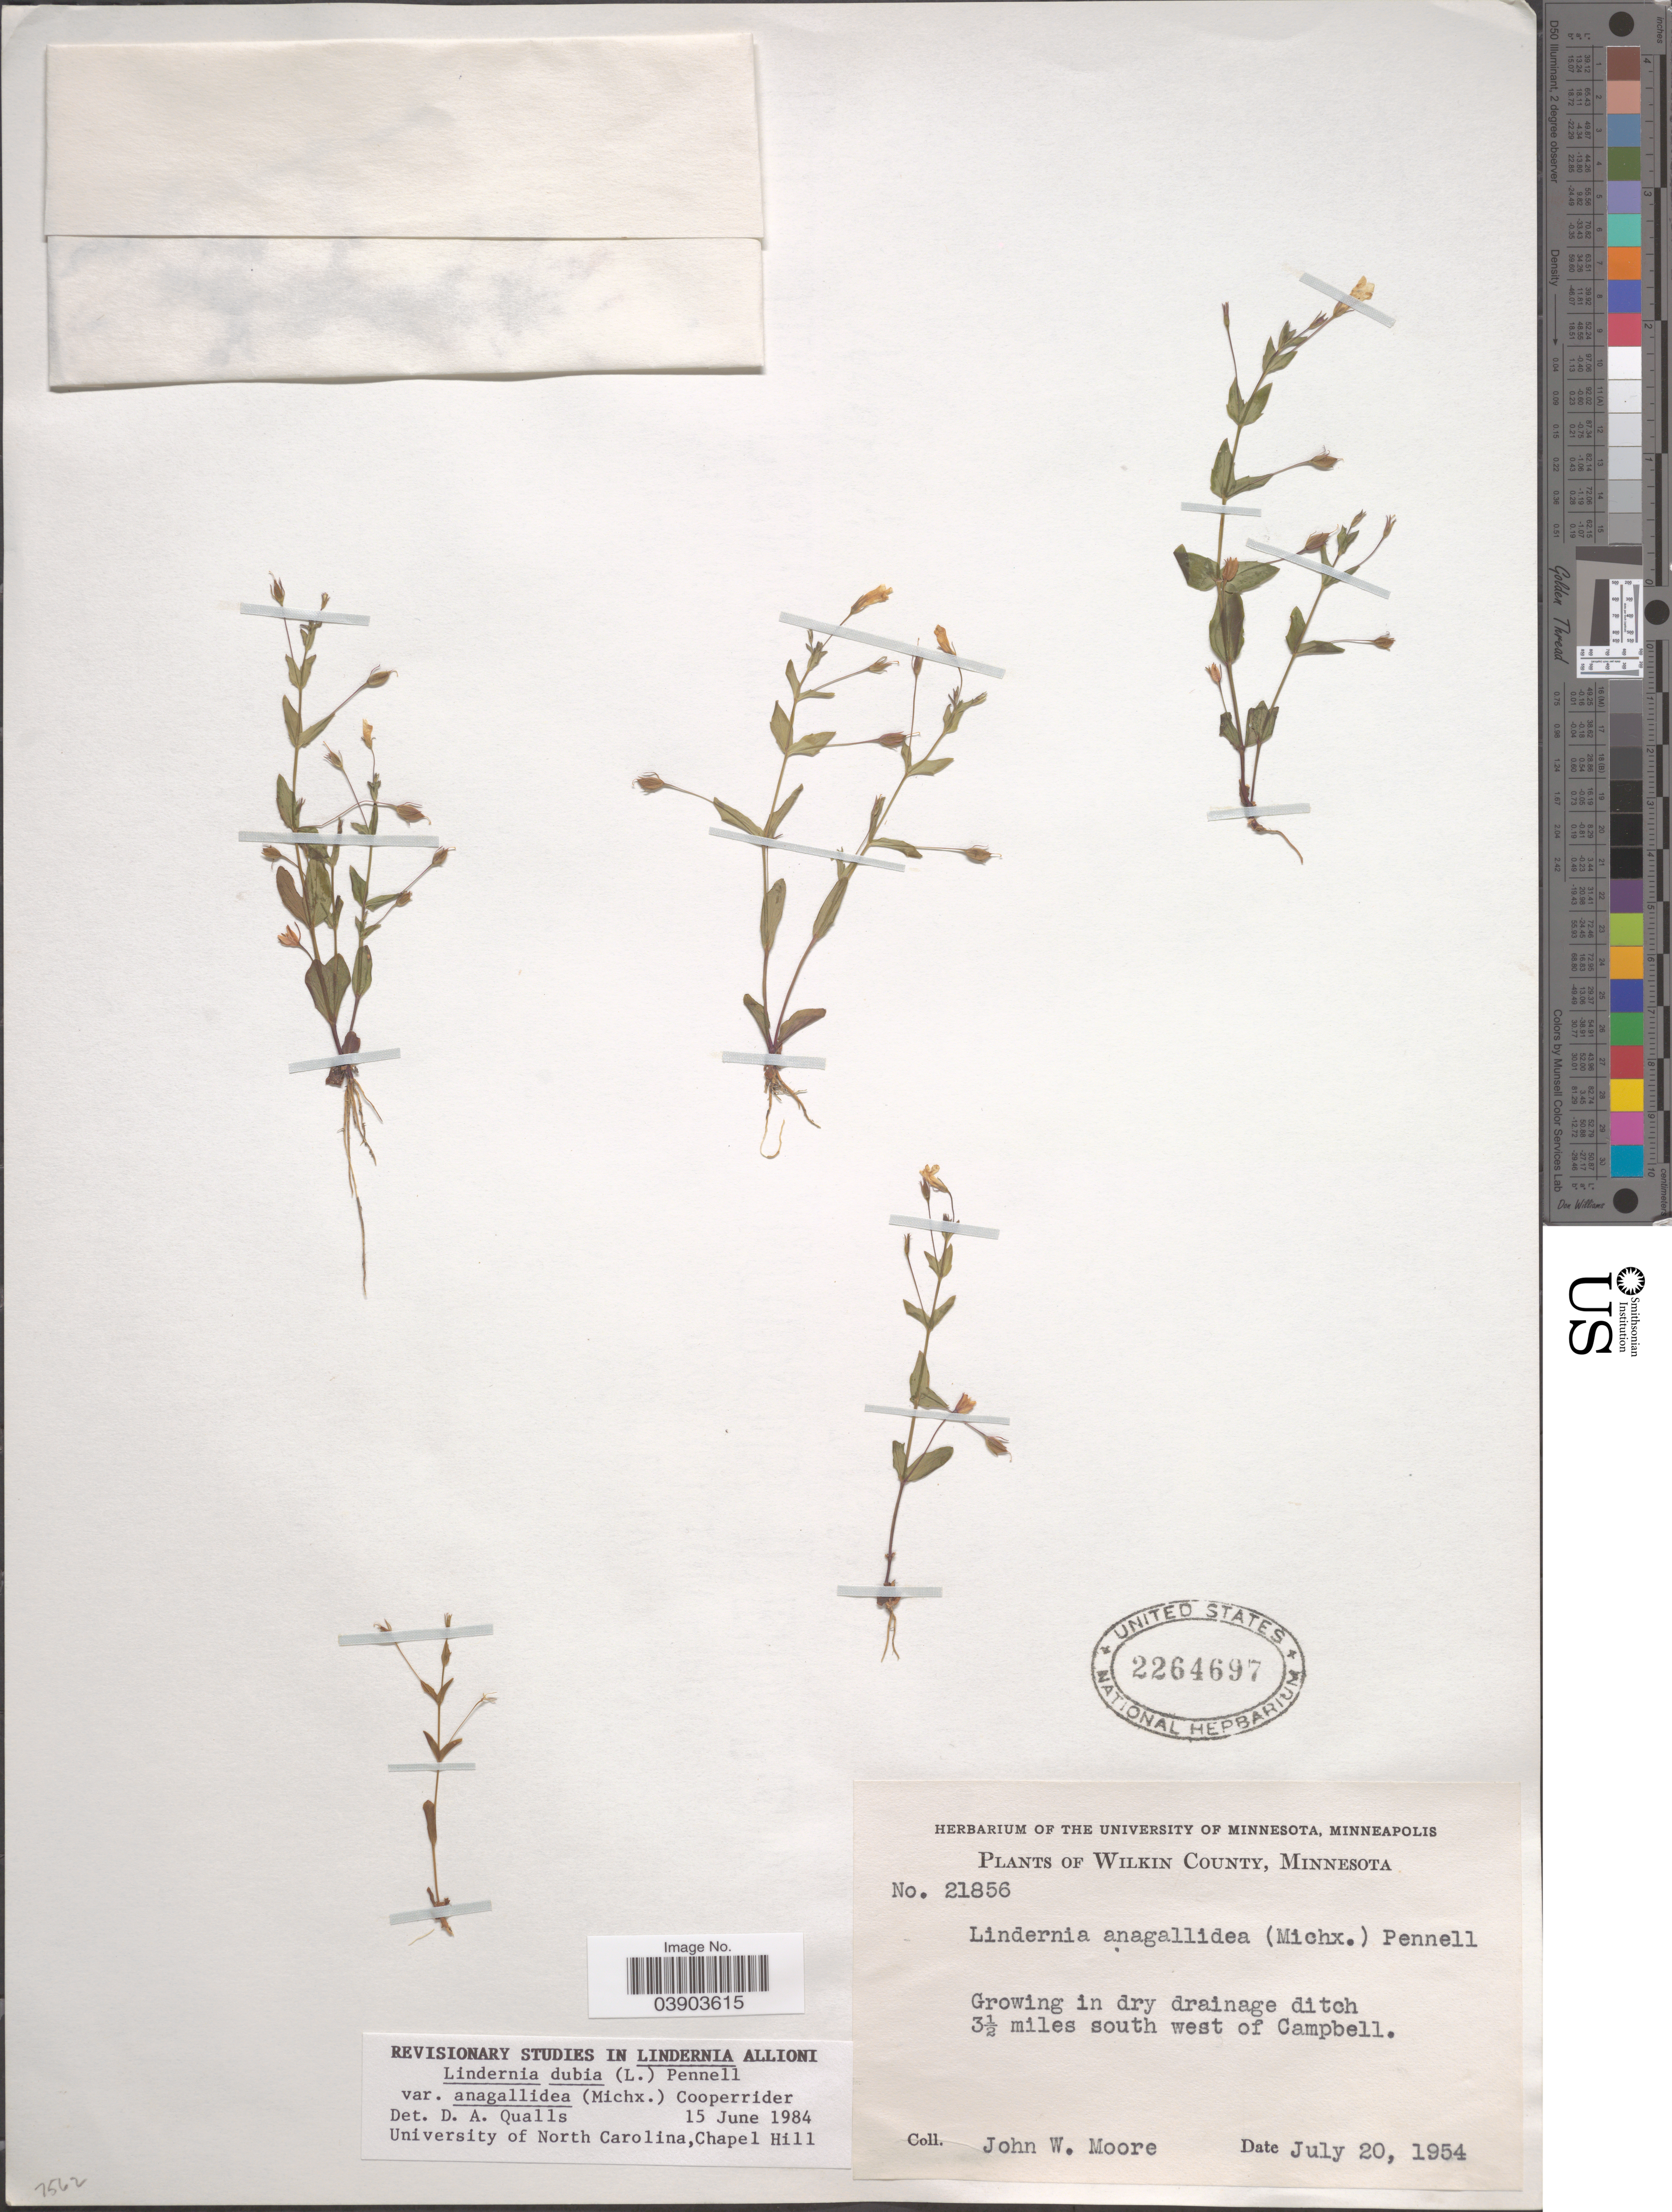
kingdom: Plantae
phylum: Tracheophyta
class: Magnoliopsida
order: Lamiales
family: Linderniaceae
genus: Lindernia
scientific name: Lindernia dubia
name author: (L.) Pennell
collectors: J. Moore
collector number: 21856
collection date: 1954-07-20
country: United States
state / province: Minnesota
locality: Wilkin County. 3½ miles south west of Campbell.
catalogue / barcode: US 2264697